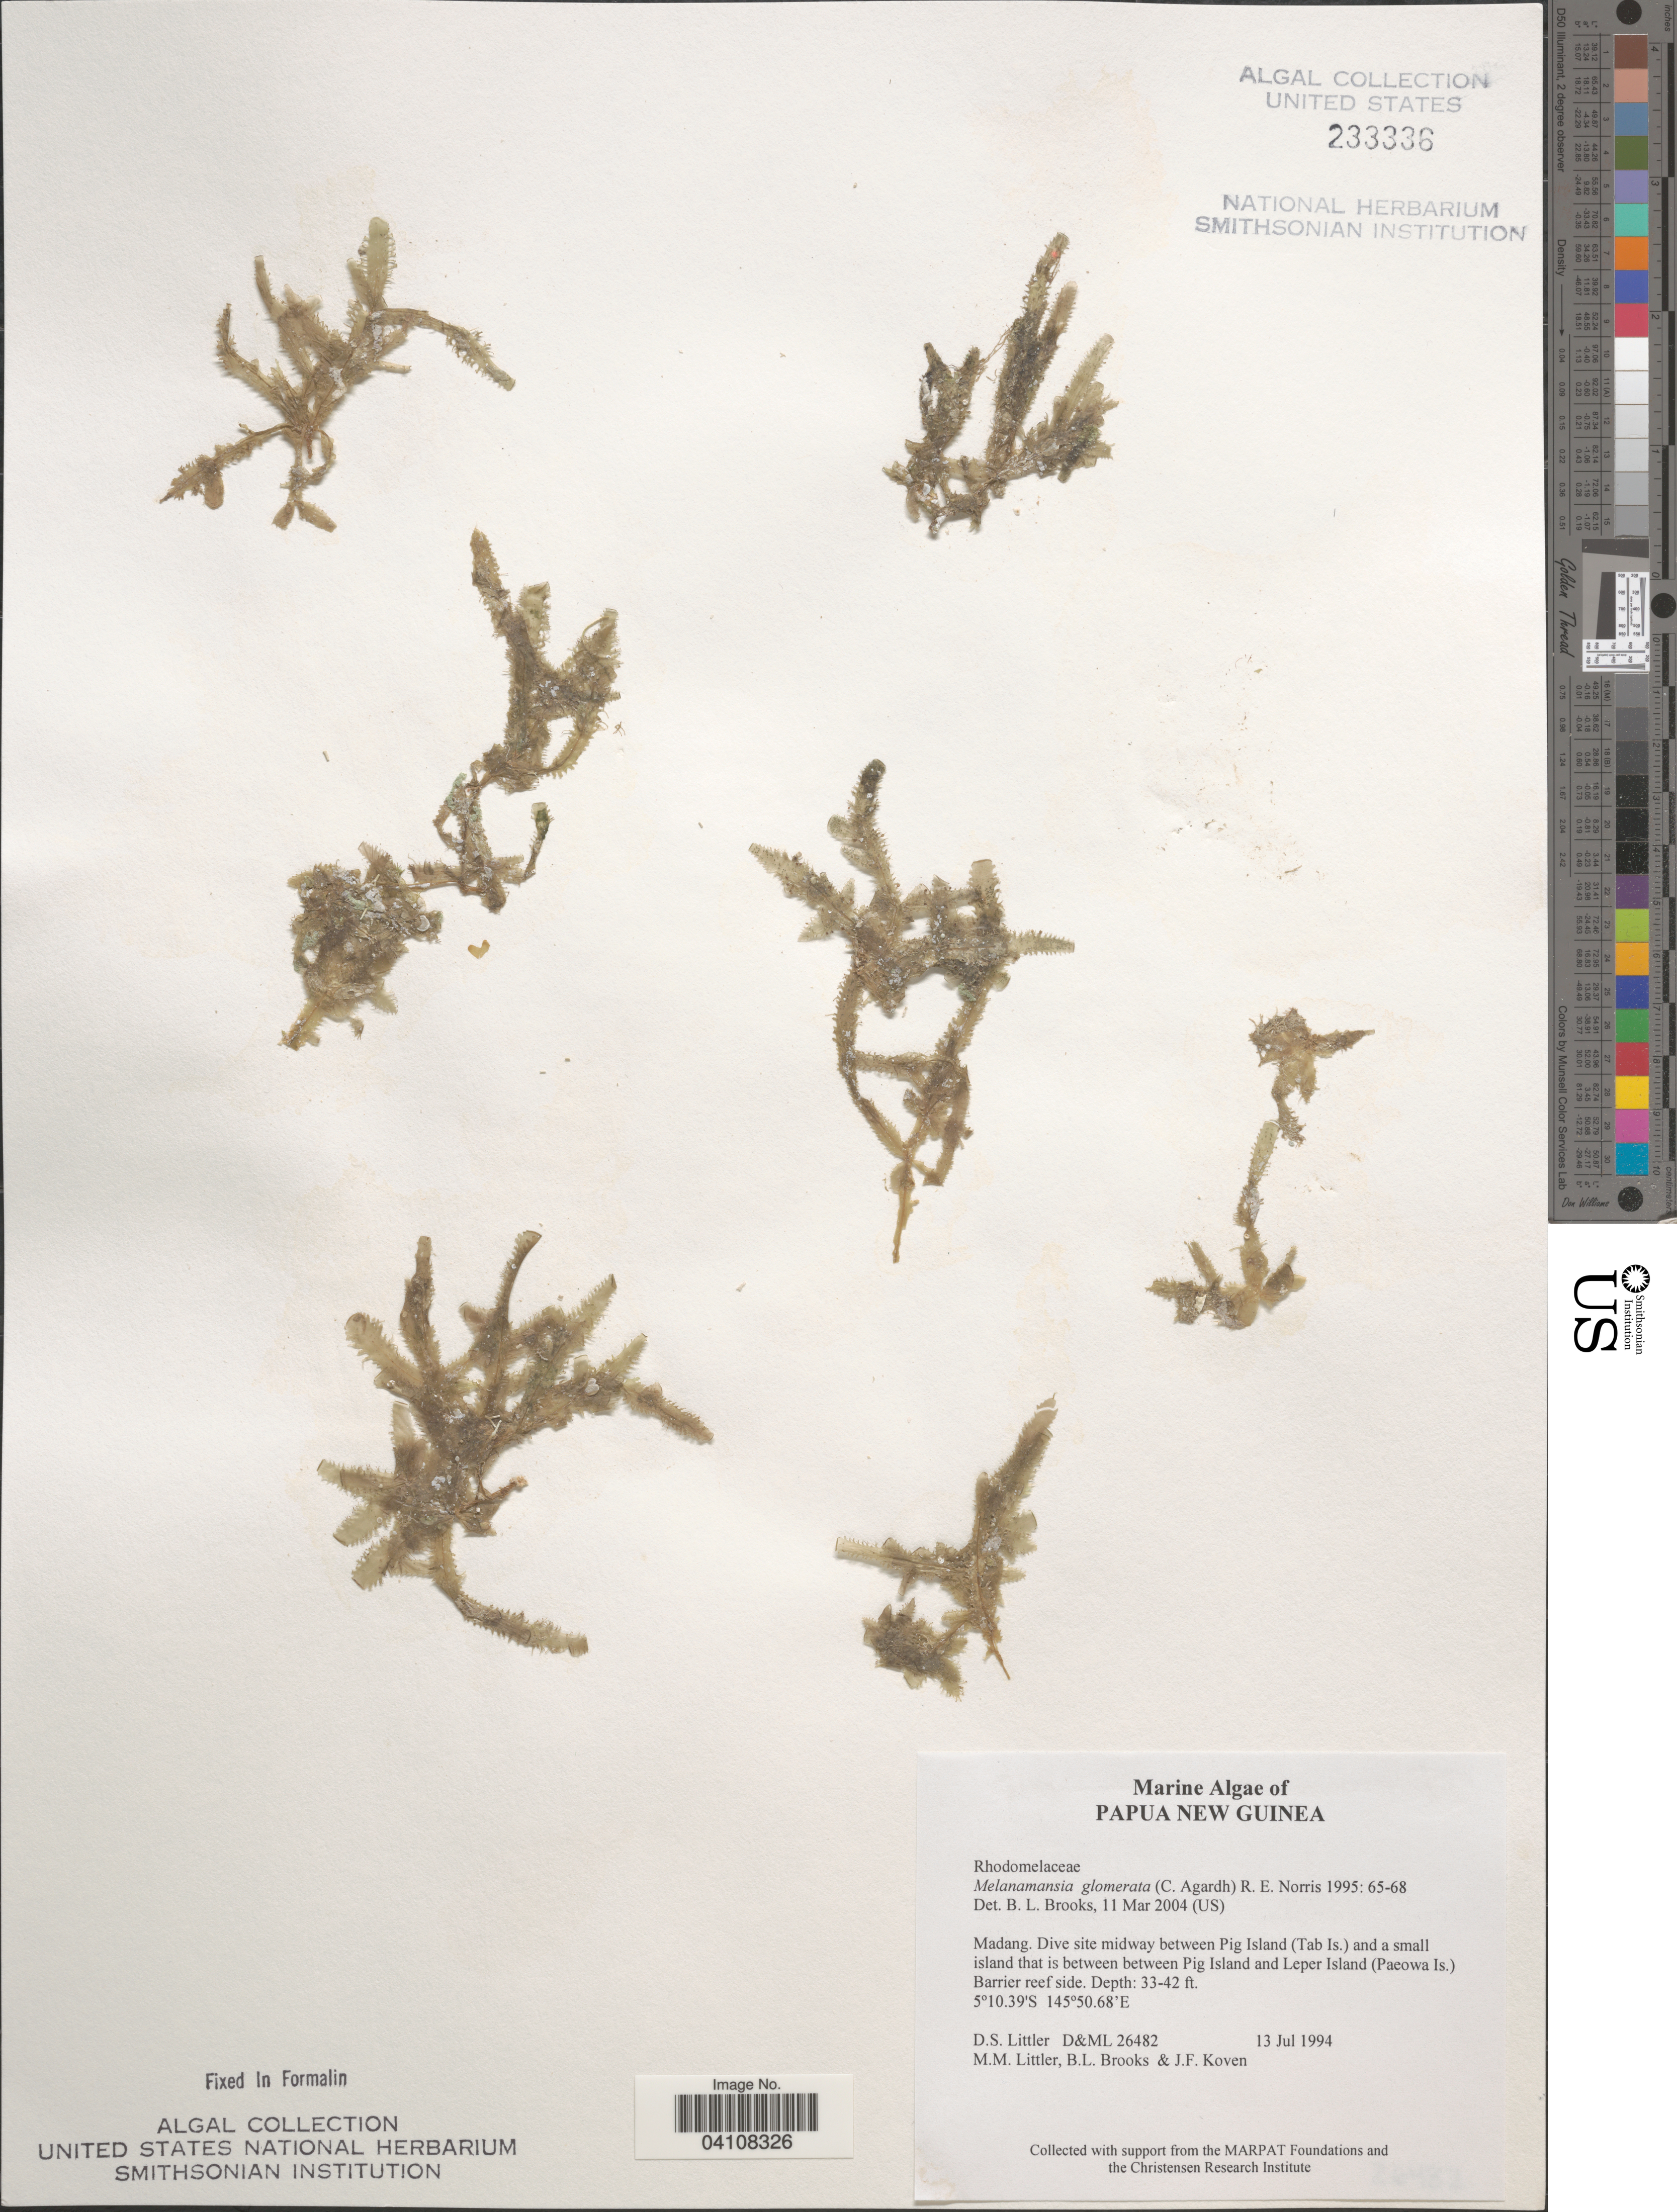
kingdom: Plantae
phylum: Rhodophyta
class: Florideophyceae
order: Ceramiales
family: Rhodomelaceae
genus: Amansia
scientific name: Amansia glomerata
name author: C. Agardh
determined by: Algae name updating Project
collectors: D. S. Littler, B. Brooks & J. Koven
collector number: D&ML26482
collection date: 1994-07-13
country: Papua New Guinea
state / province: Madang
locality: Dive site midway between Pig Island (Tab Is.) and a small island that is between between Pig Island and Leper Island (Paeowa Is.) Barrier reef side.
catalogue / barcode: US 233336